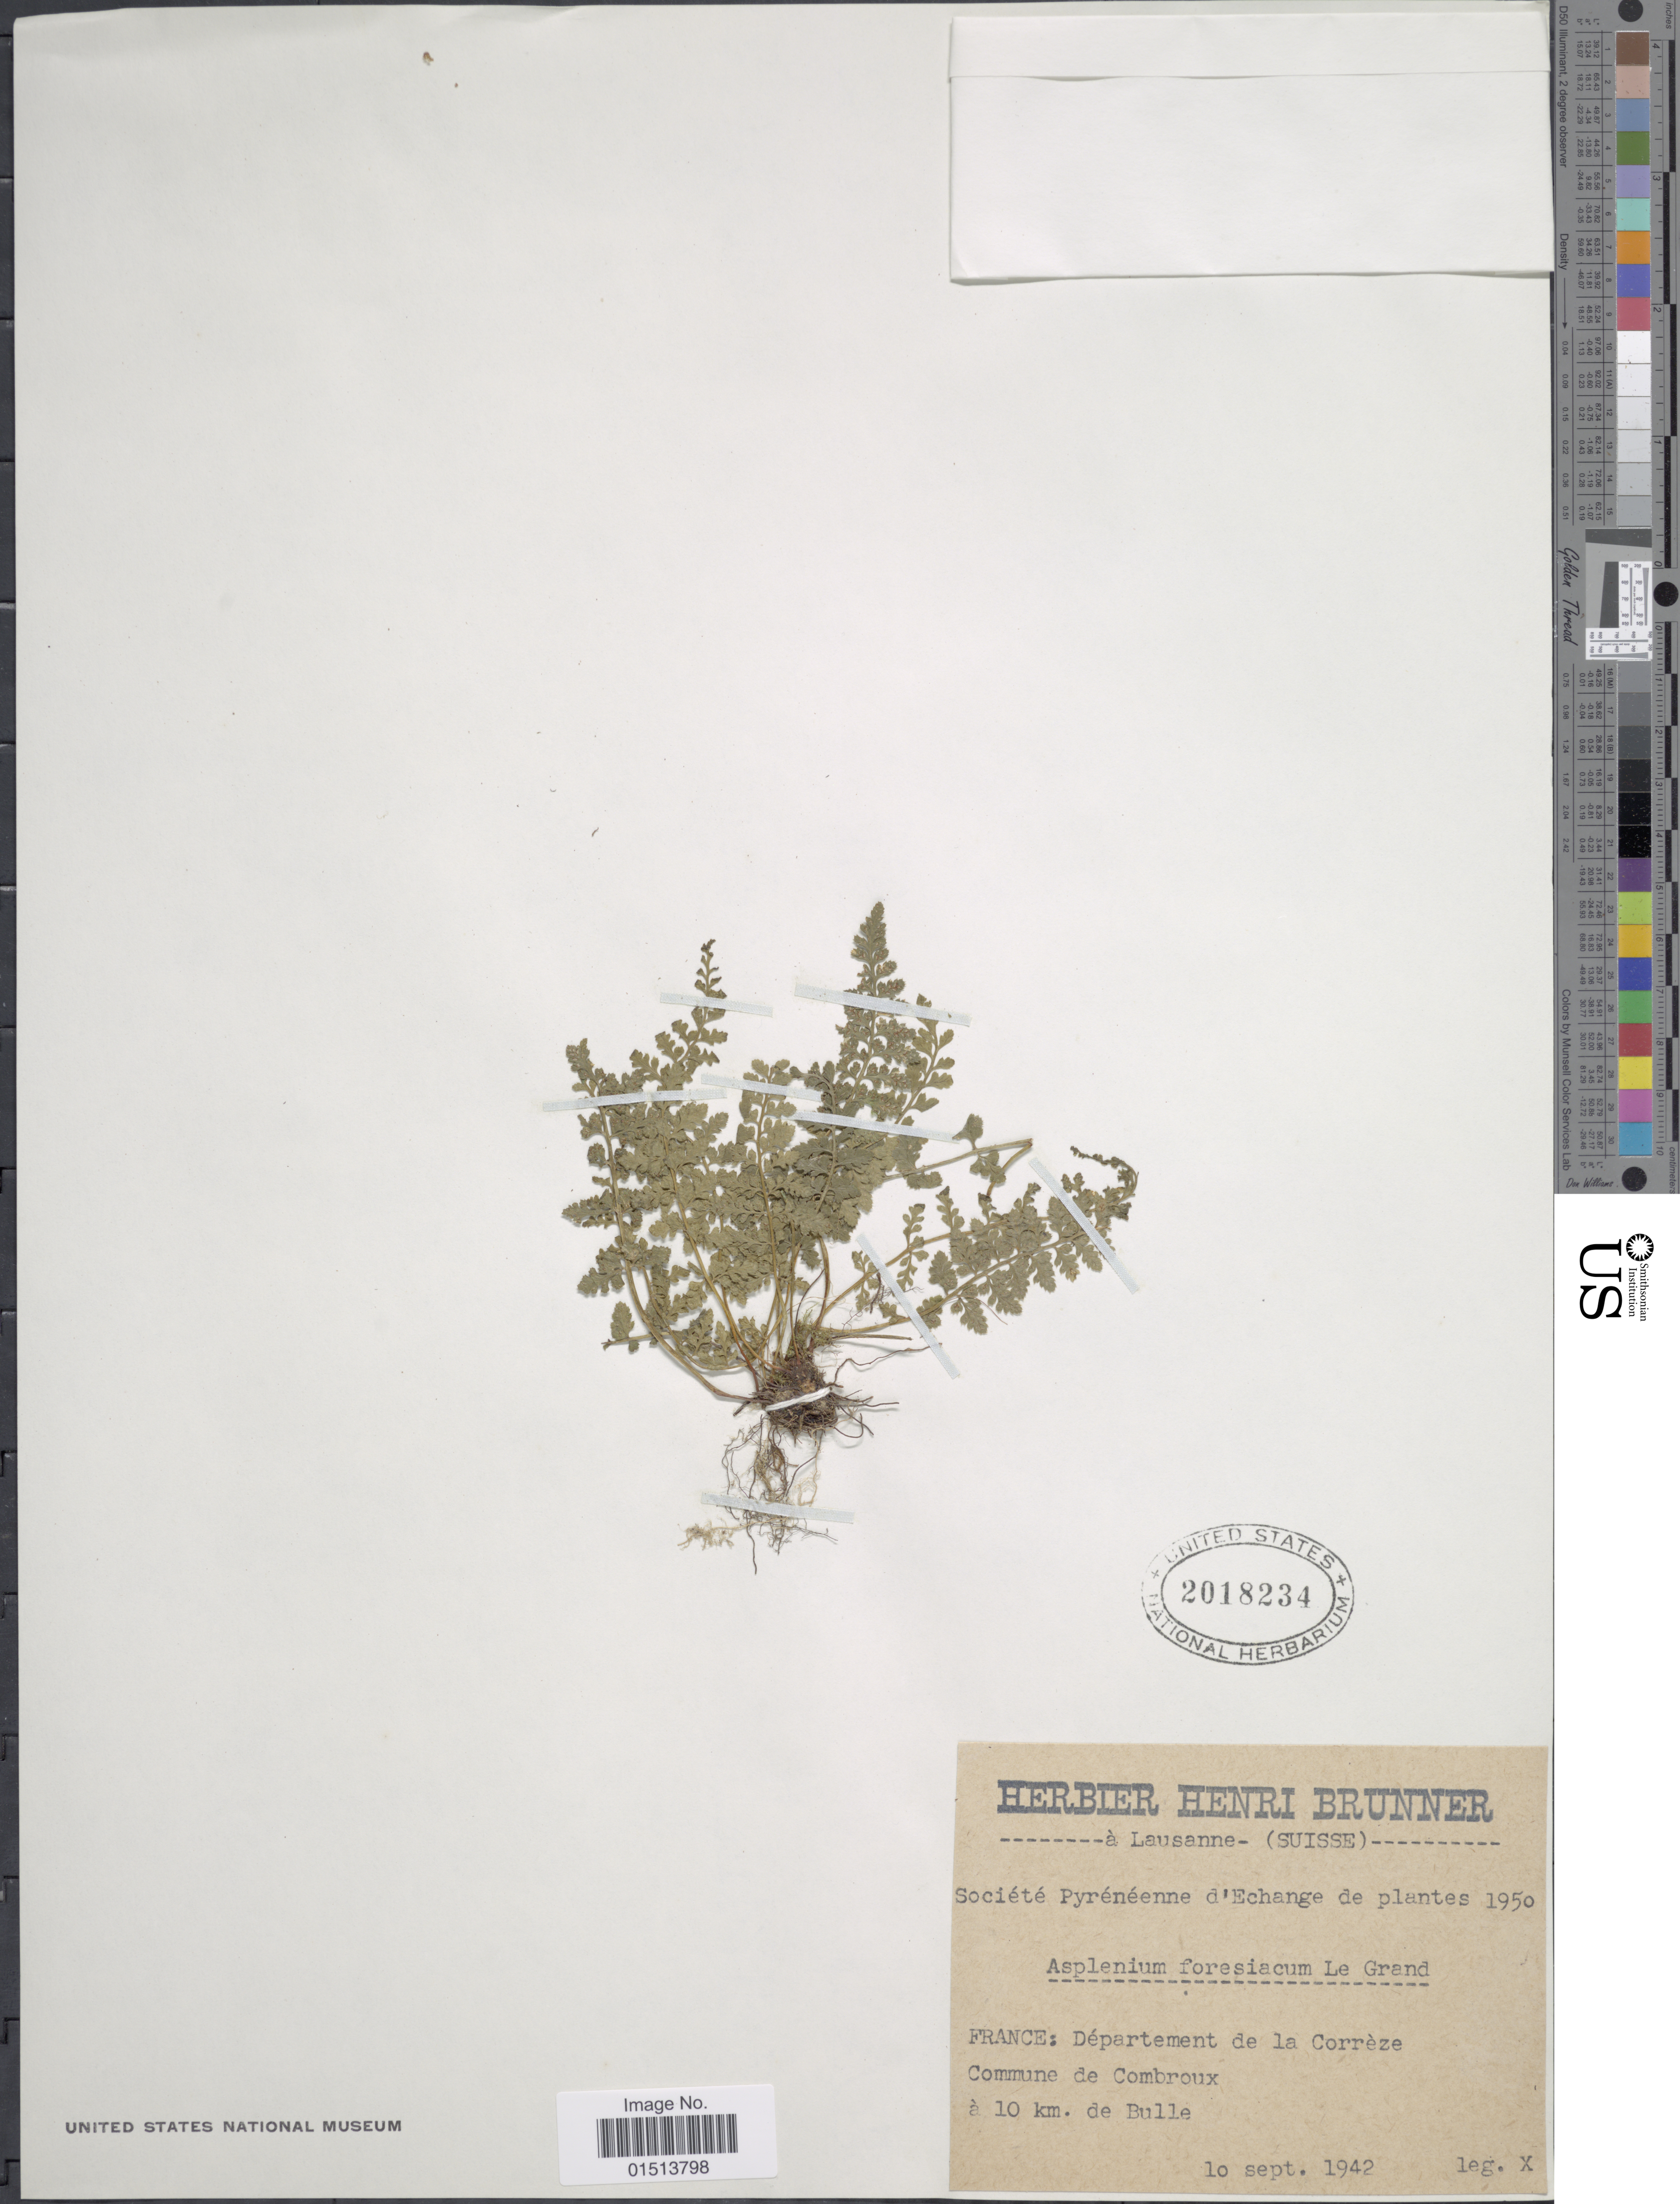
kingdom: Plantae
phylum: Tracheophyta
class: Polypodiopsida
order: Polypodiales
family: Aspleniaceae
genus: Asplenium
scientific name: Asplenium foreziense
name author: Magnier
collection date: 1942-09-10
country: France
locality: Departement de la Corrèze, Commune de Combroux a 10 km. de Bulle.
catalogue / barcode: US 2018234